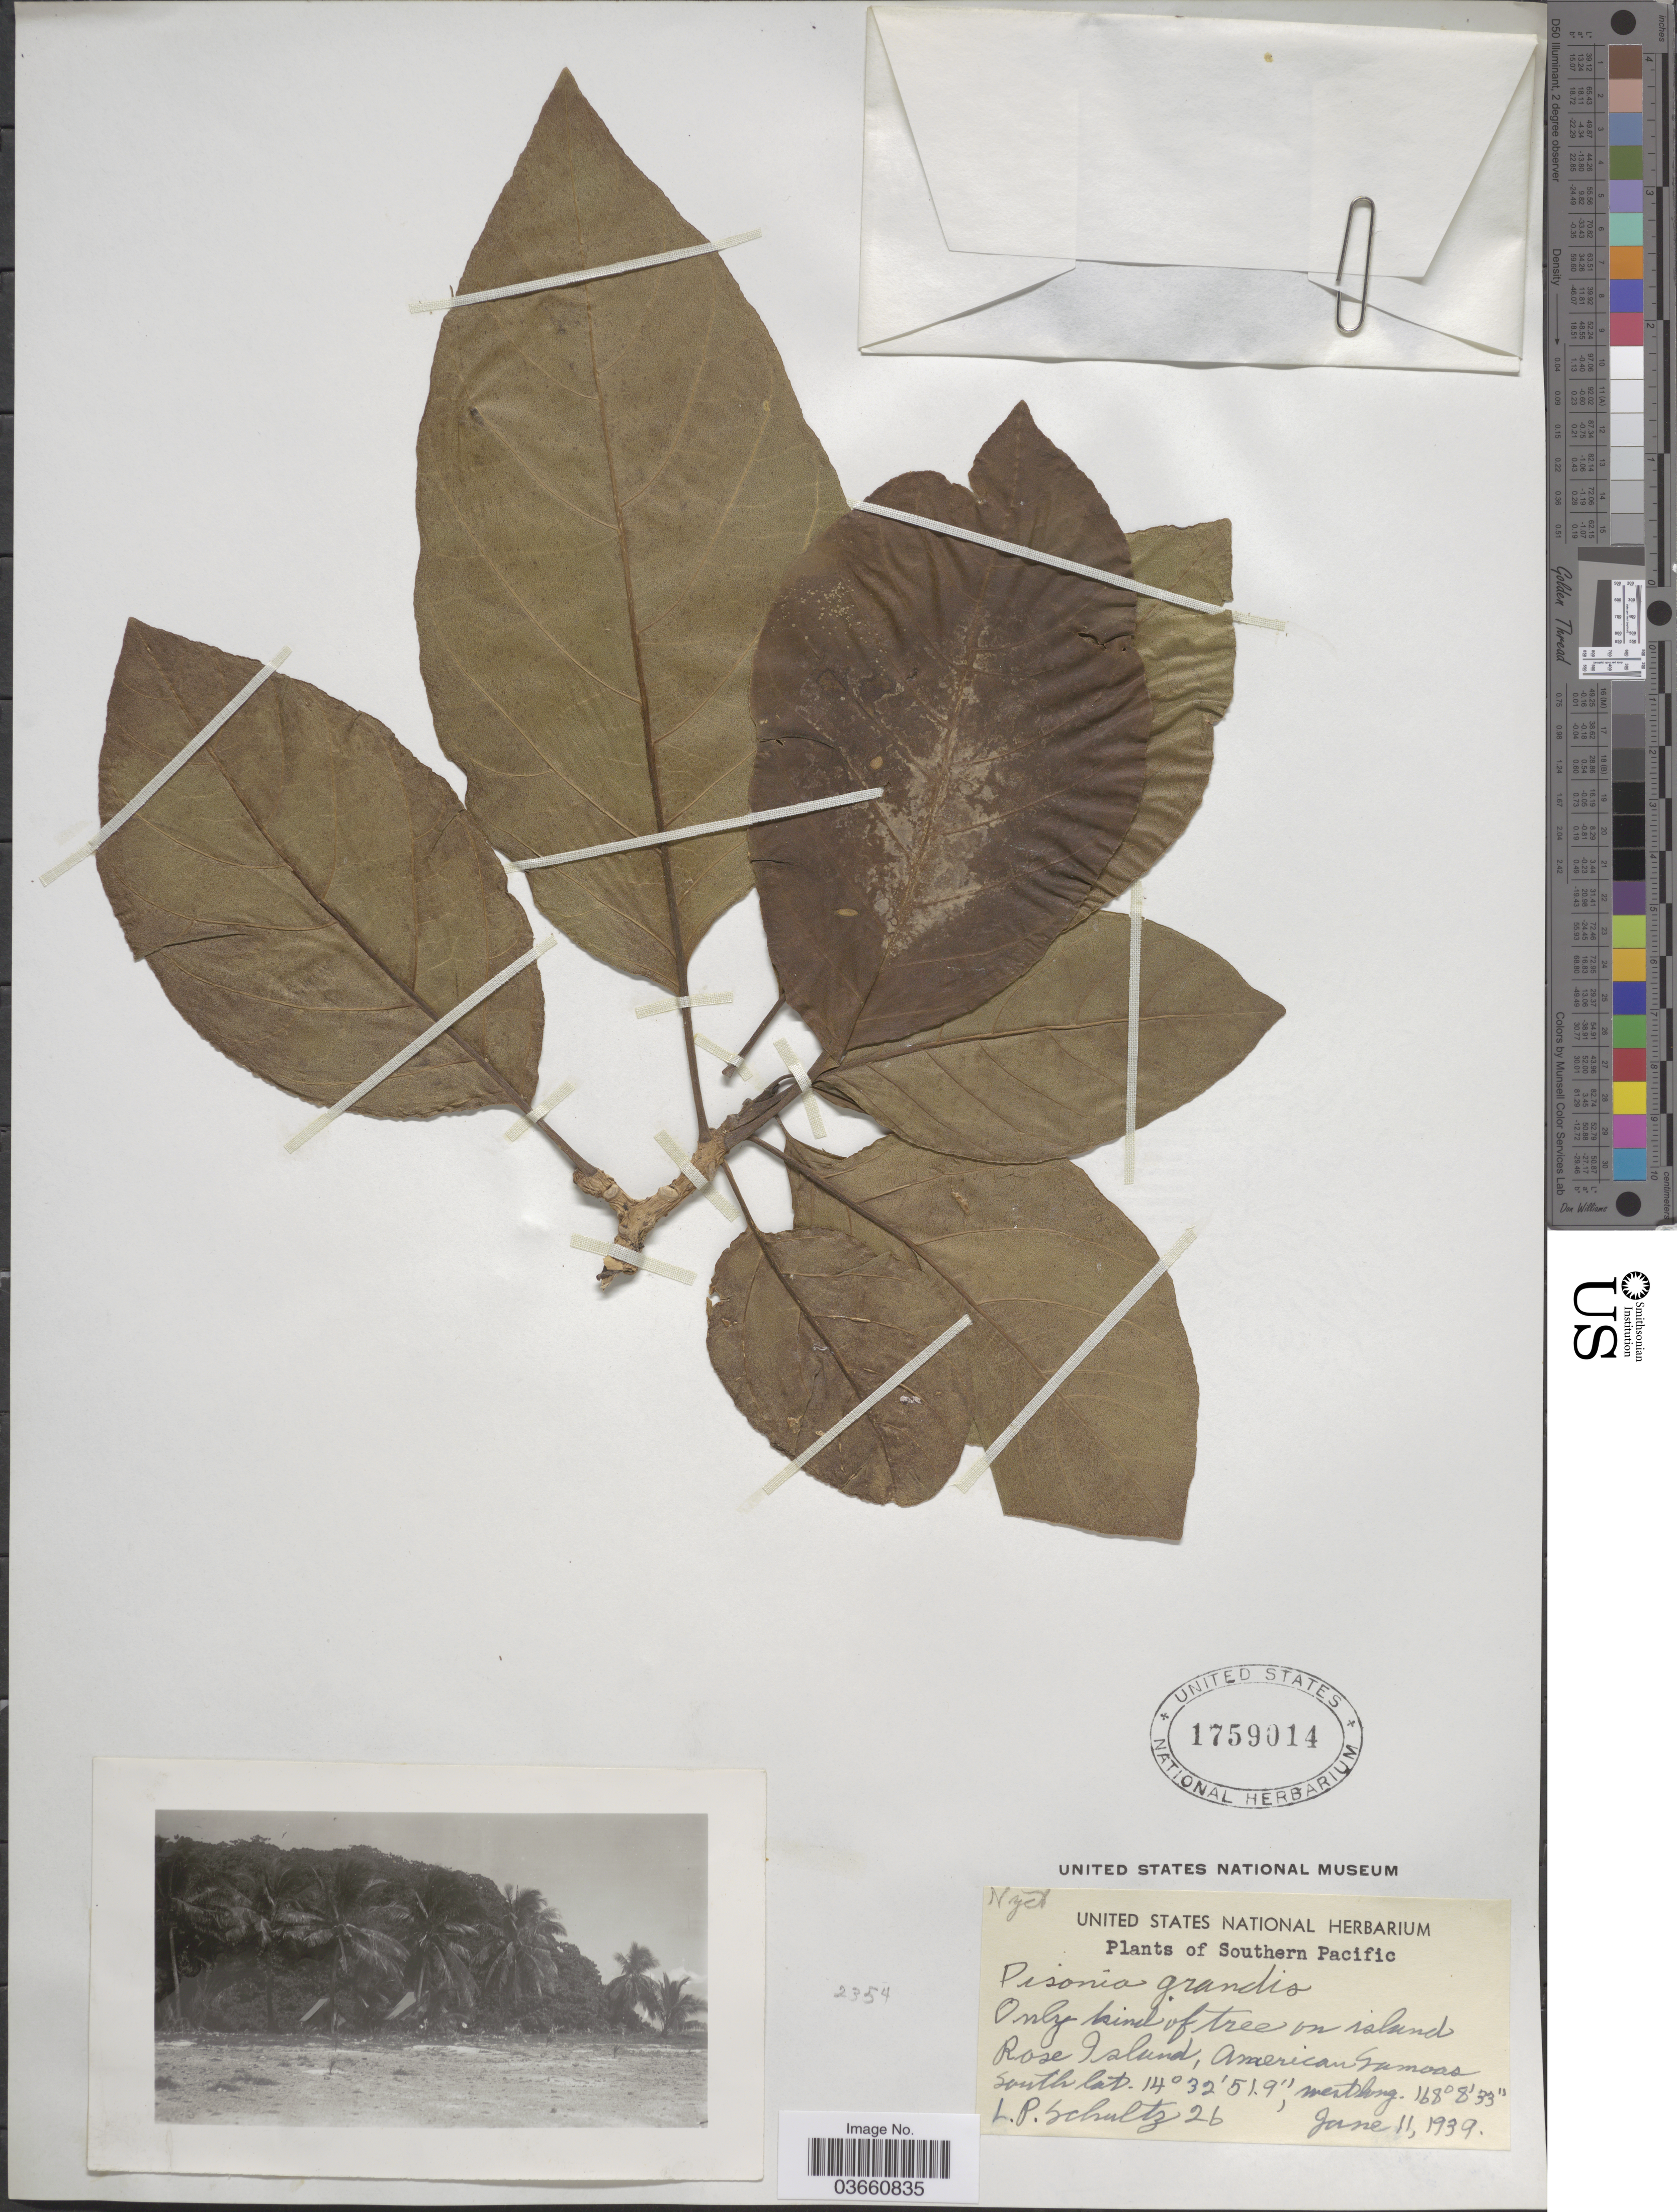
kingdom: Plantae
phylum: Tracheophyta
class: Magnoliopsida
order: Caryophyllales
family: Nyctaginaceae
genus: Pisonia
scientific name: Pisonia grandis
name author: R. Br.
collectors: L. P. Schultz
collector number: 26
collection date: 1939-06-11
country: American Samoa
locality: Southern Pacific. Rose Island, American Samoas.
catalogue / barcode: US 1759014